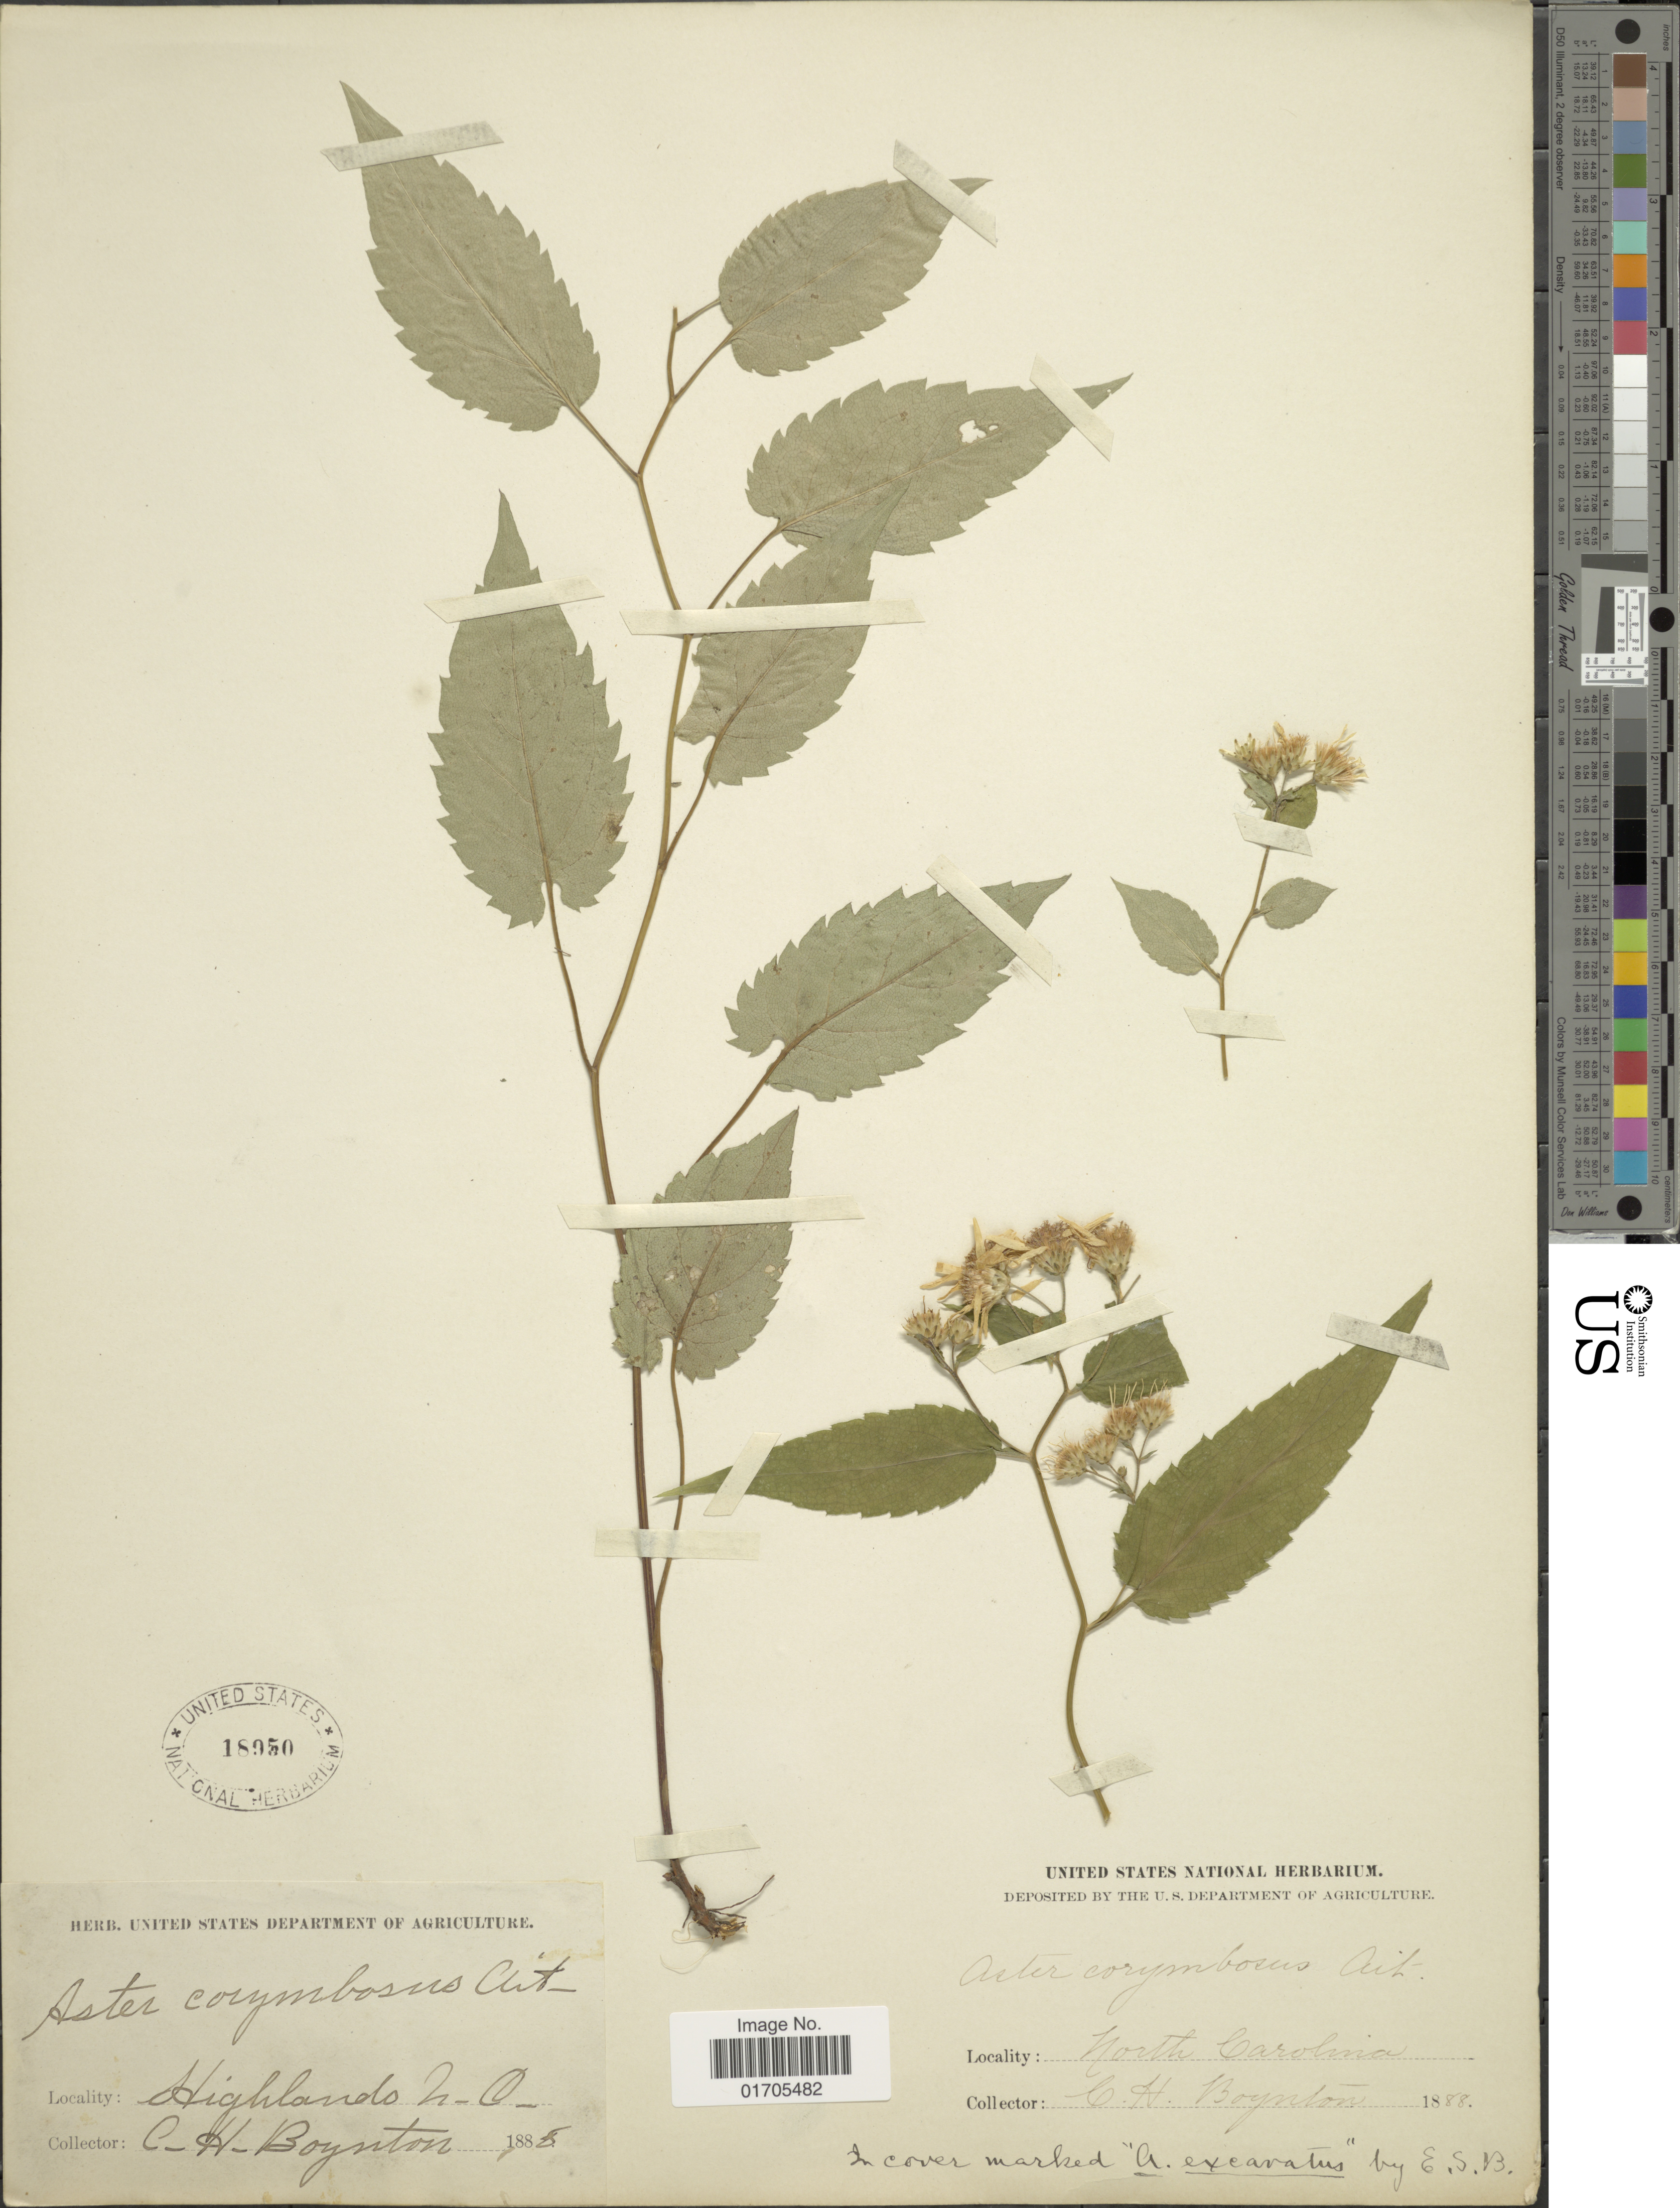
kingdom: Plantae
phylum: Tracheophyta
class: Magnoliopsida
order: Asterales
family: Asteraceae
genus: Eurybia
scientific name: Eurybia divaricata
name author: (L.) G.L. Nesom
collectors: C. Boynton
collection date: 1888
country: United States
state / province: North Carolina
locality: Highlands, N.C. North Carolina.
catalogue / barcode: US 18950